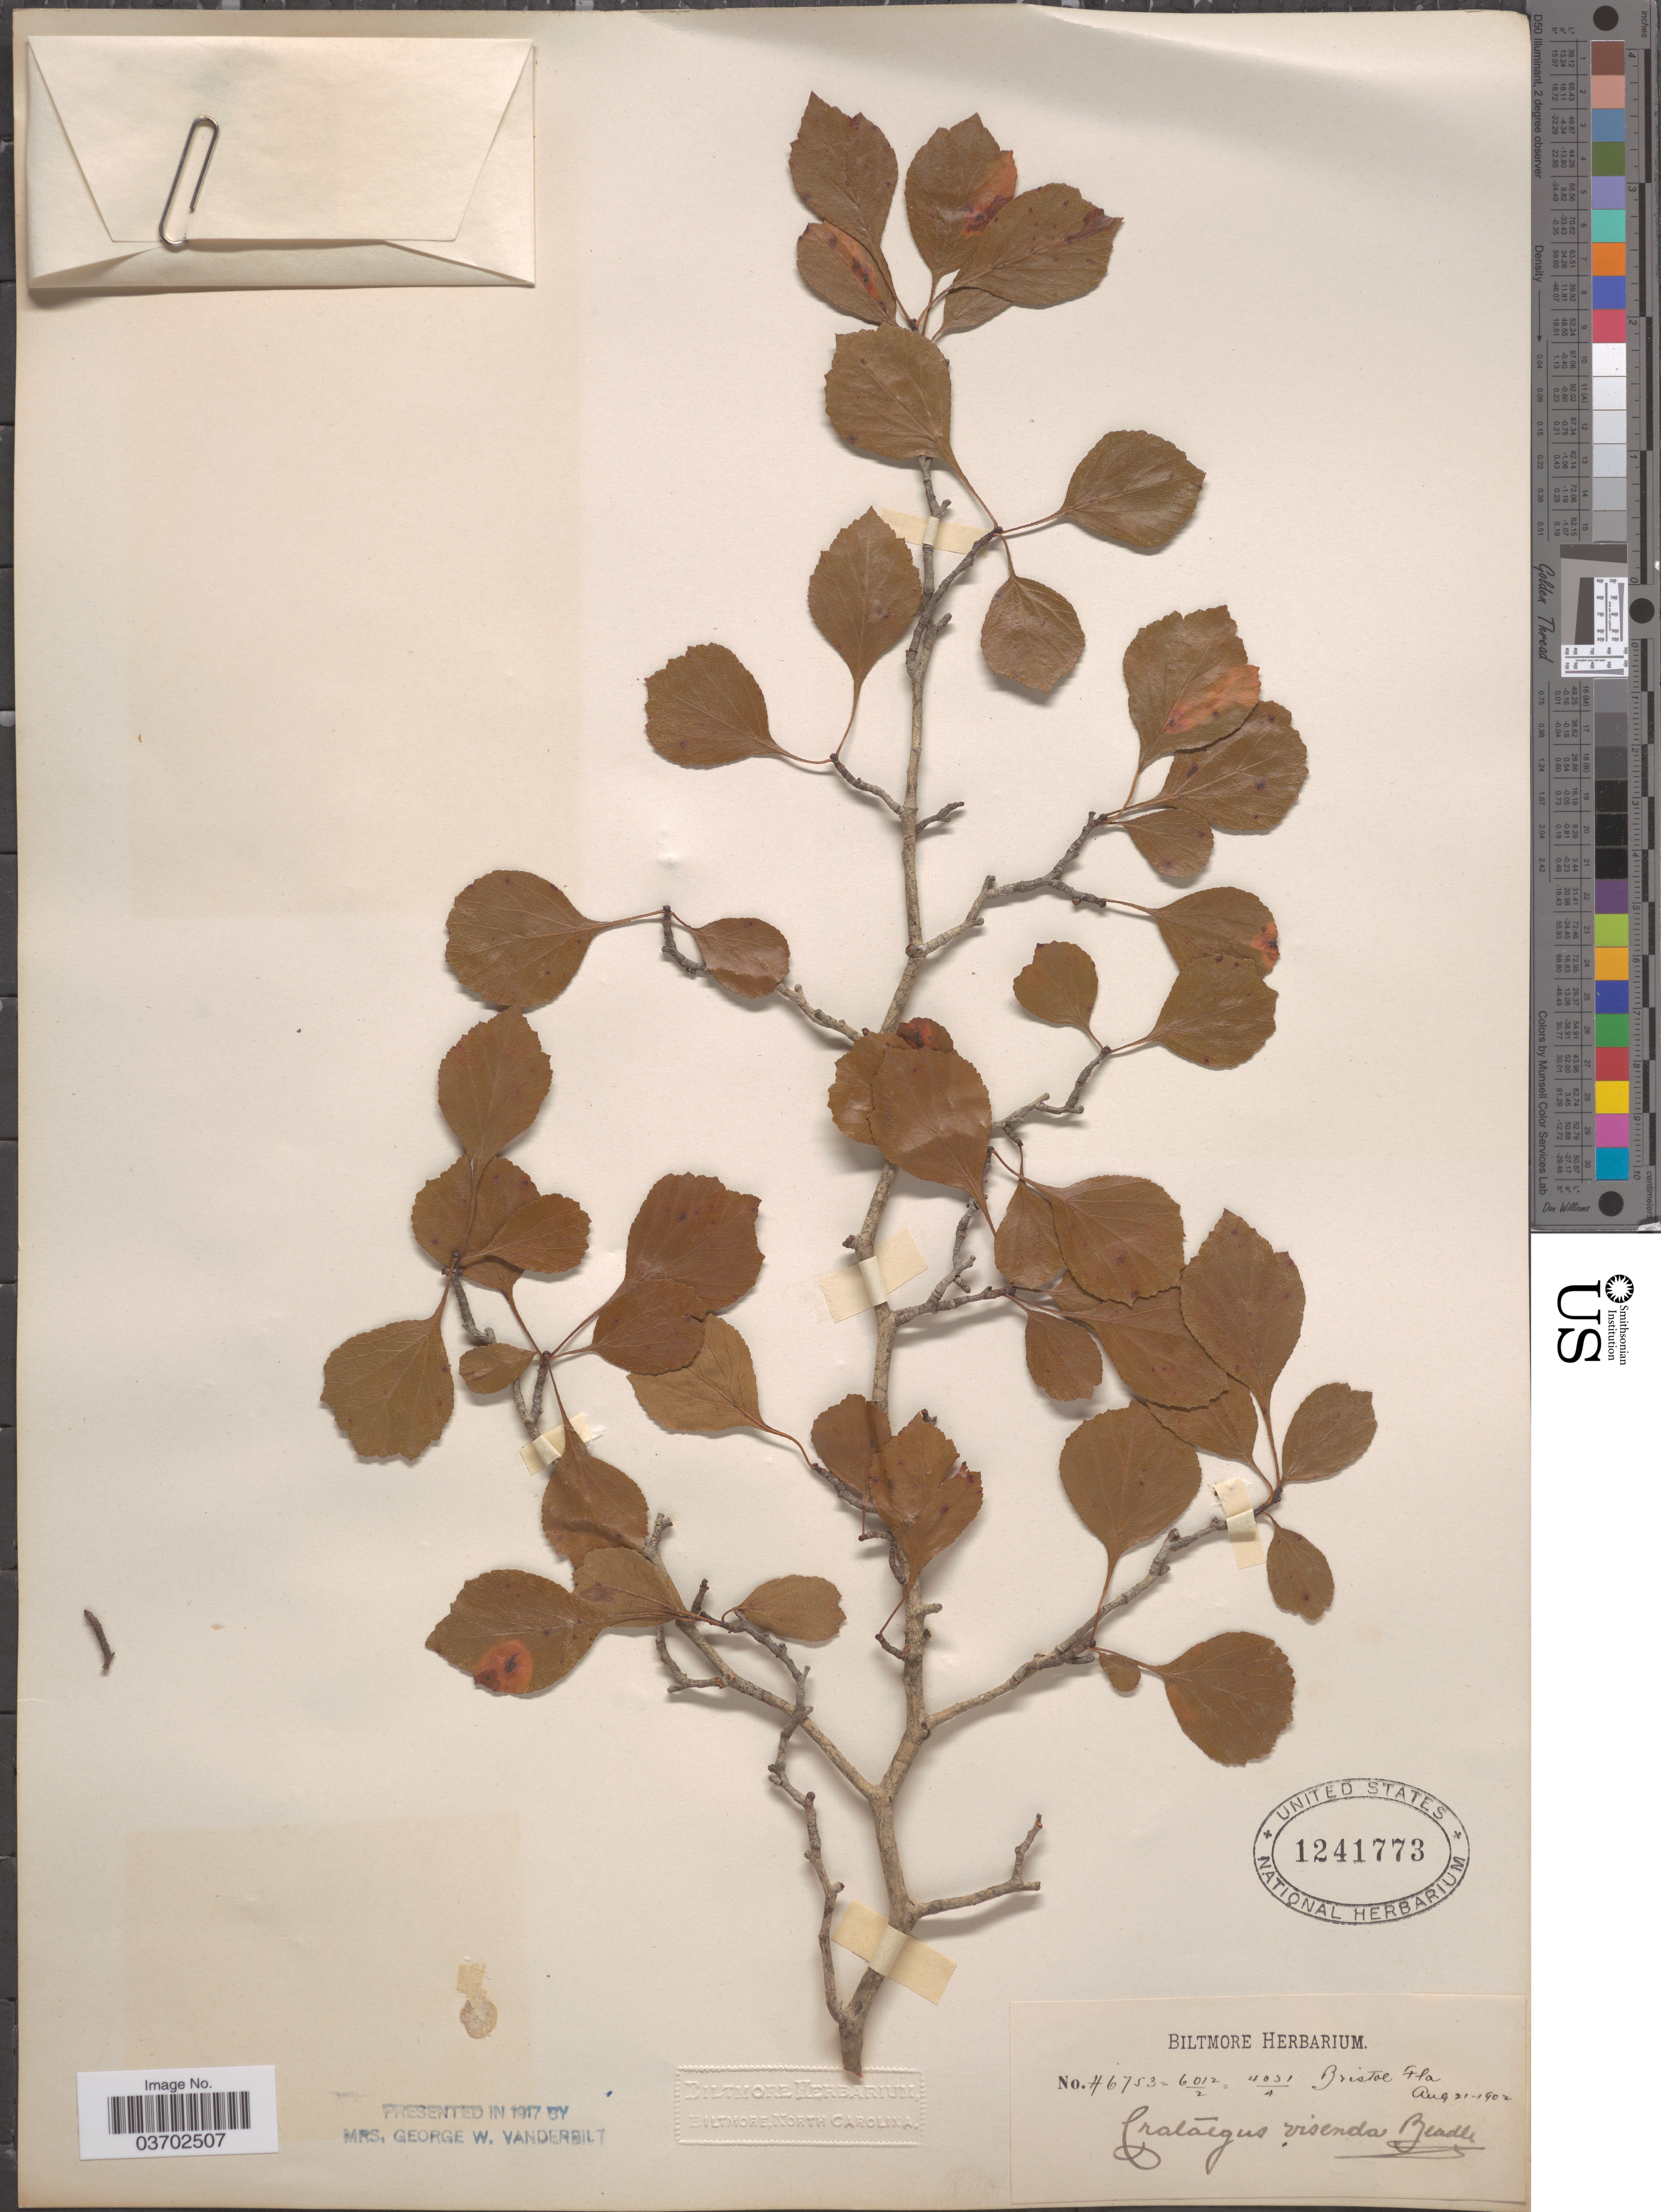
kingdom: Plantae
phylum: Tracheophyta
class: Magnoliopsida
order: Rosales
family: Rosaceae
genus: Crataegus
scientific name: Crataegus visenda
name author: Beadle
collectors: ex herb. Biltmore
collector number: H6753=6012/2=4031/4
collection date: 1902-08-21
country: United States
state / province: Florida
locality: Bristol.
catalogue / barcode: US 1241773